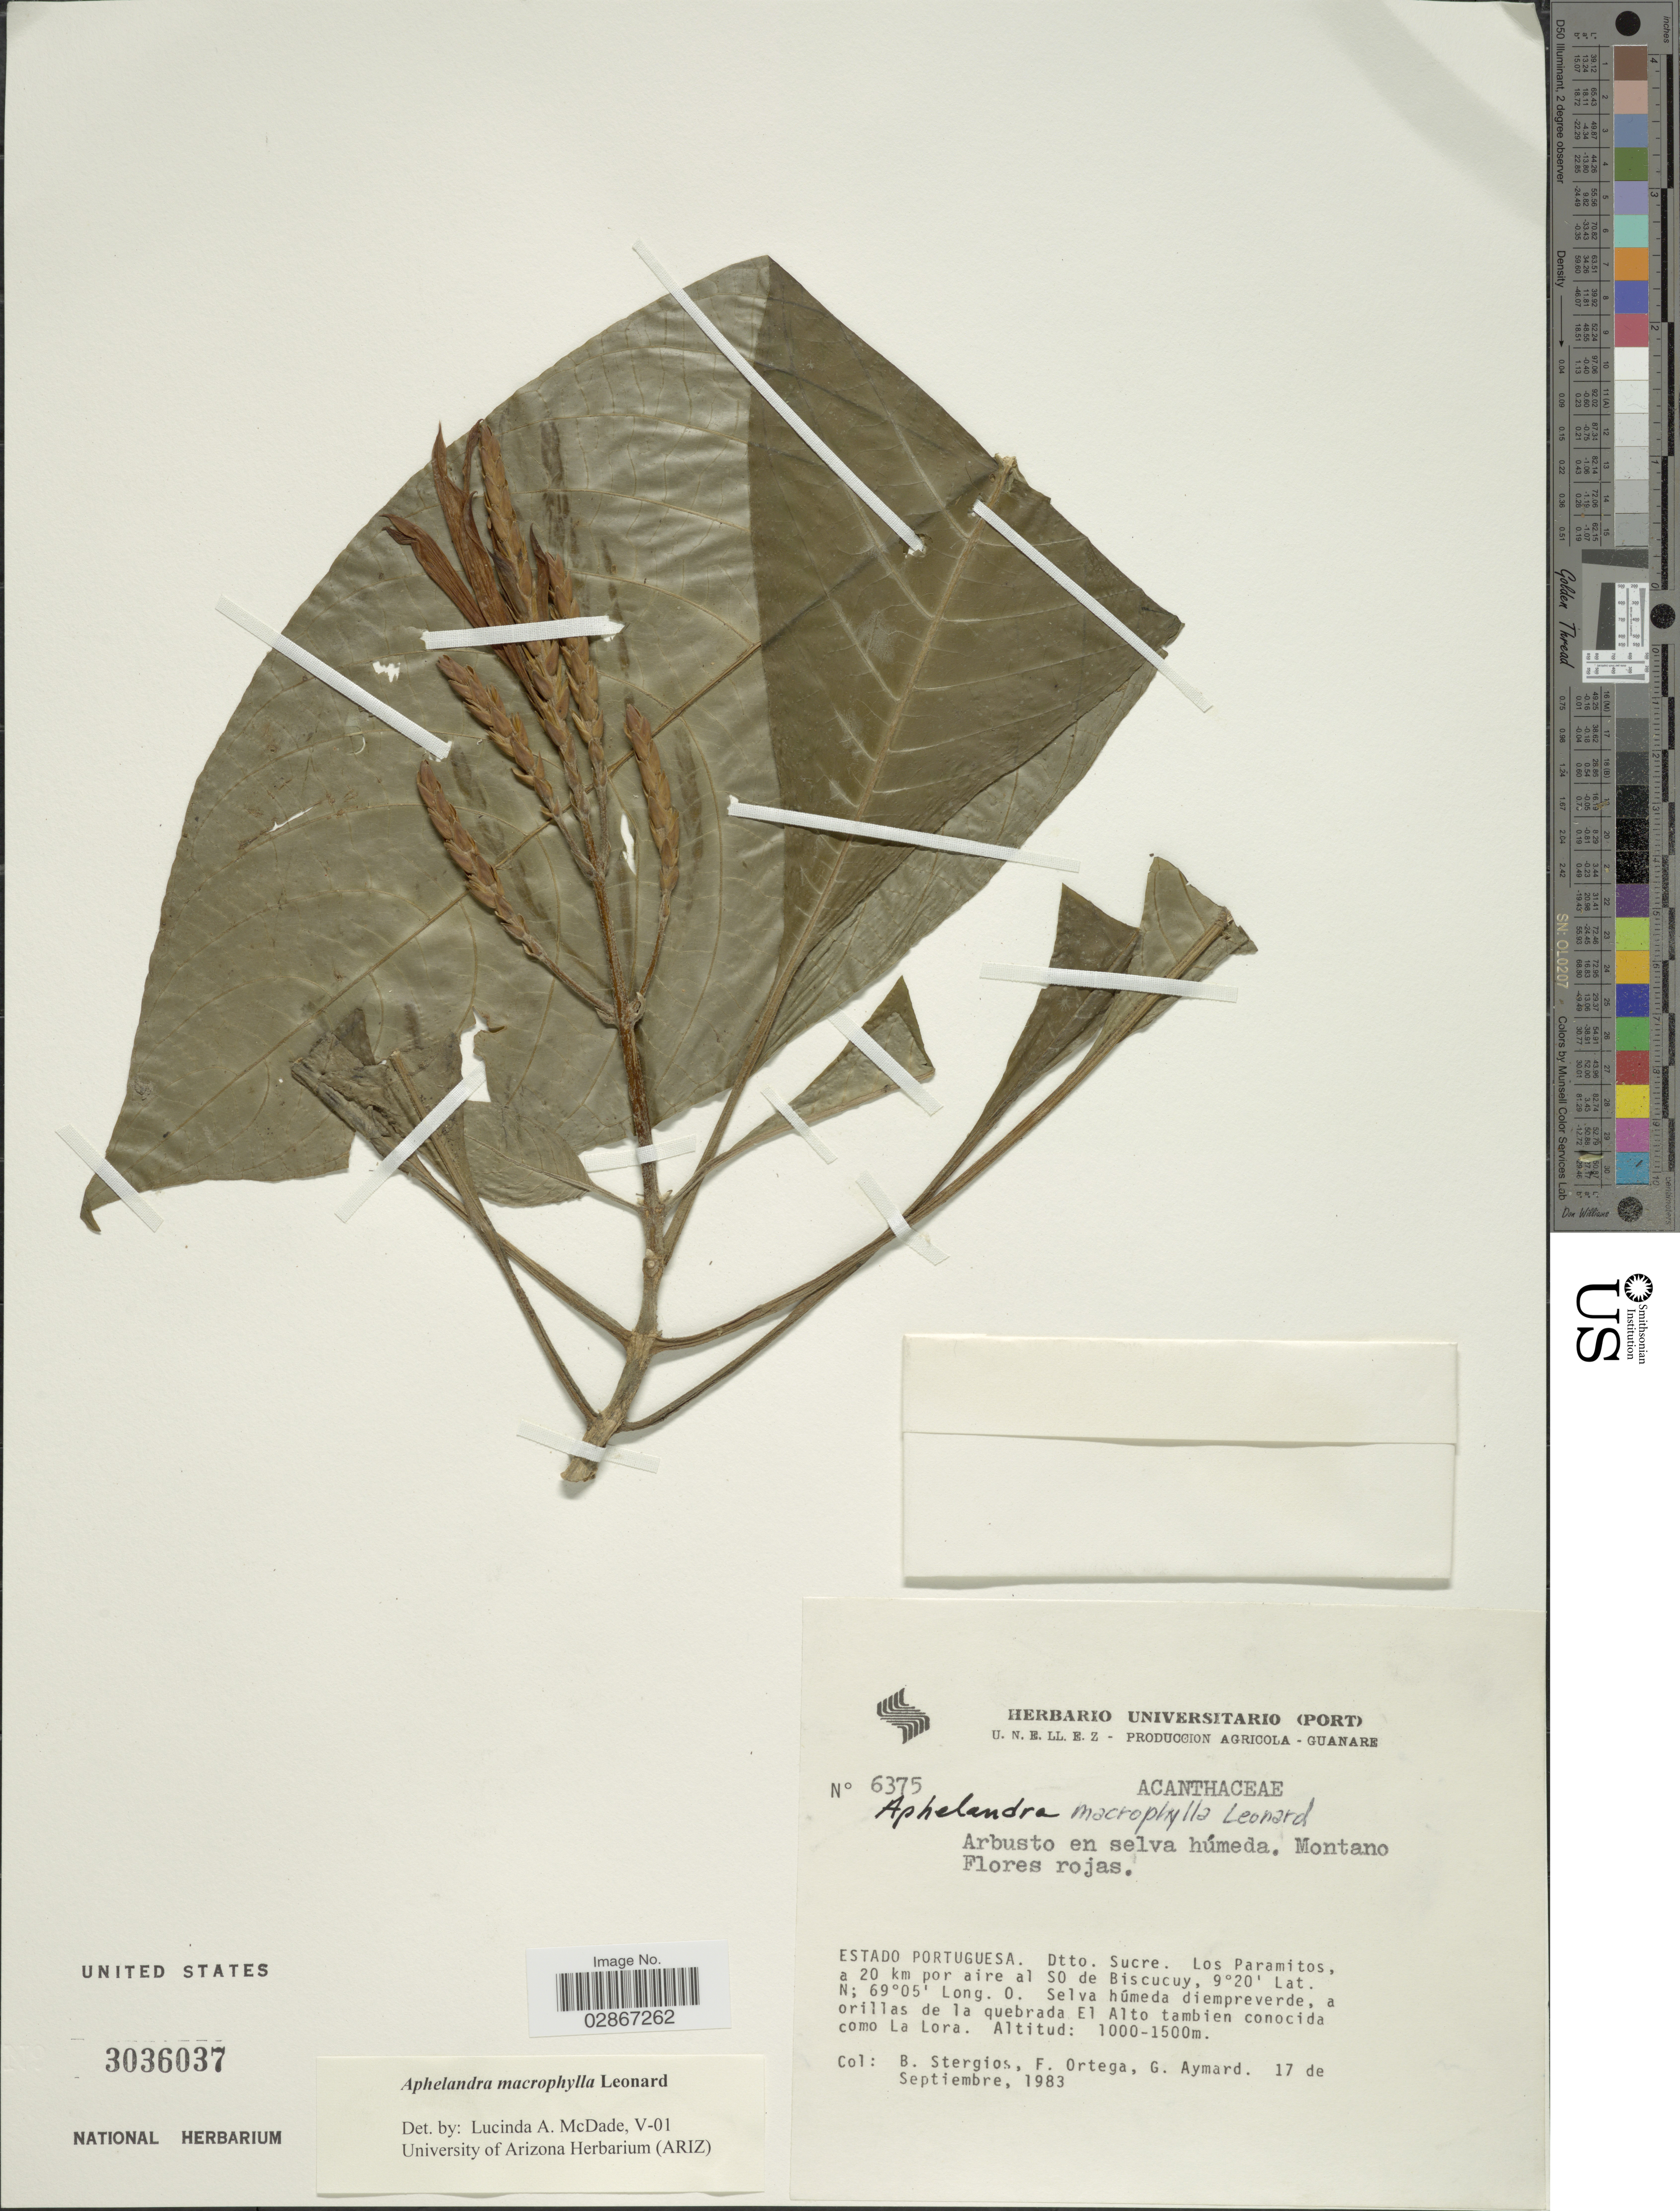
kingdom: Plantae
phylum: Tracheophyta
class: Magnoliopsida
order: Lamiales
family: Acanthaceae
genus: Aphelandra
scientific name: Aphelandra macrophylla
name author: Leonard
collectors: B. G. Stergios, F. J. Ortega & G. A. Aymard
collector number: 6375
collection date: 1983-09-17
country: Venezuela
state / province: Portuguesa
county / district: Sucre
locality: Los Paramitos, a 20 km por aire al SO de Biscucuy, a orillas de la quebrada El Alto tambien conocida como La Lora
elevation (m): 1000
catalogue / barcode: US 3036037